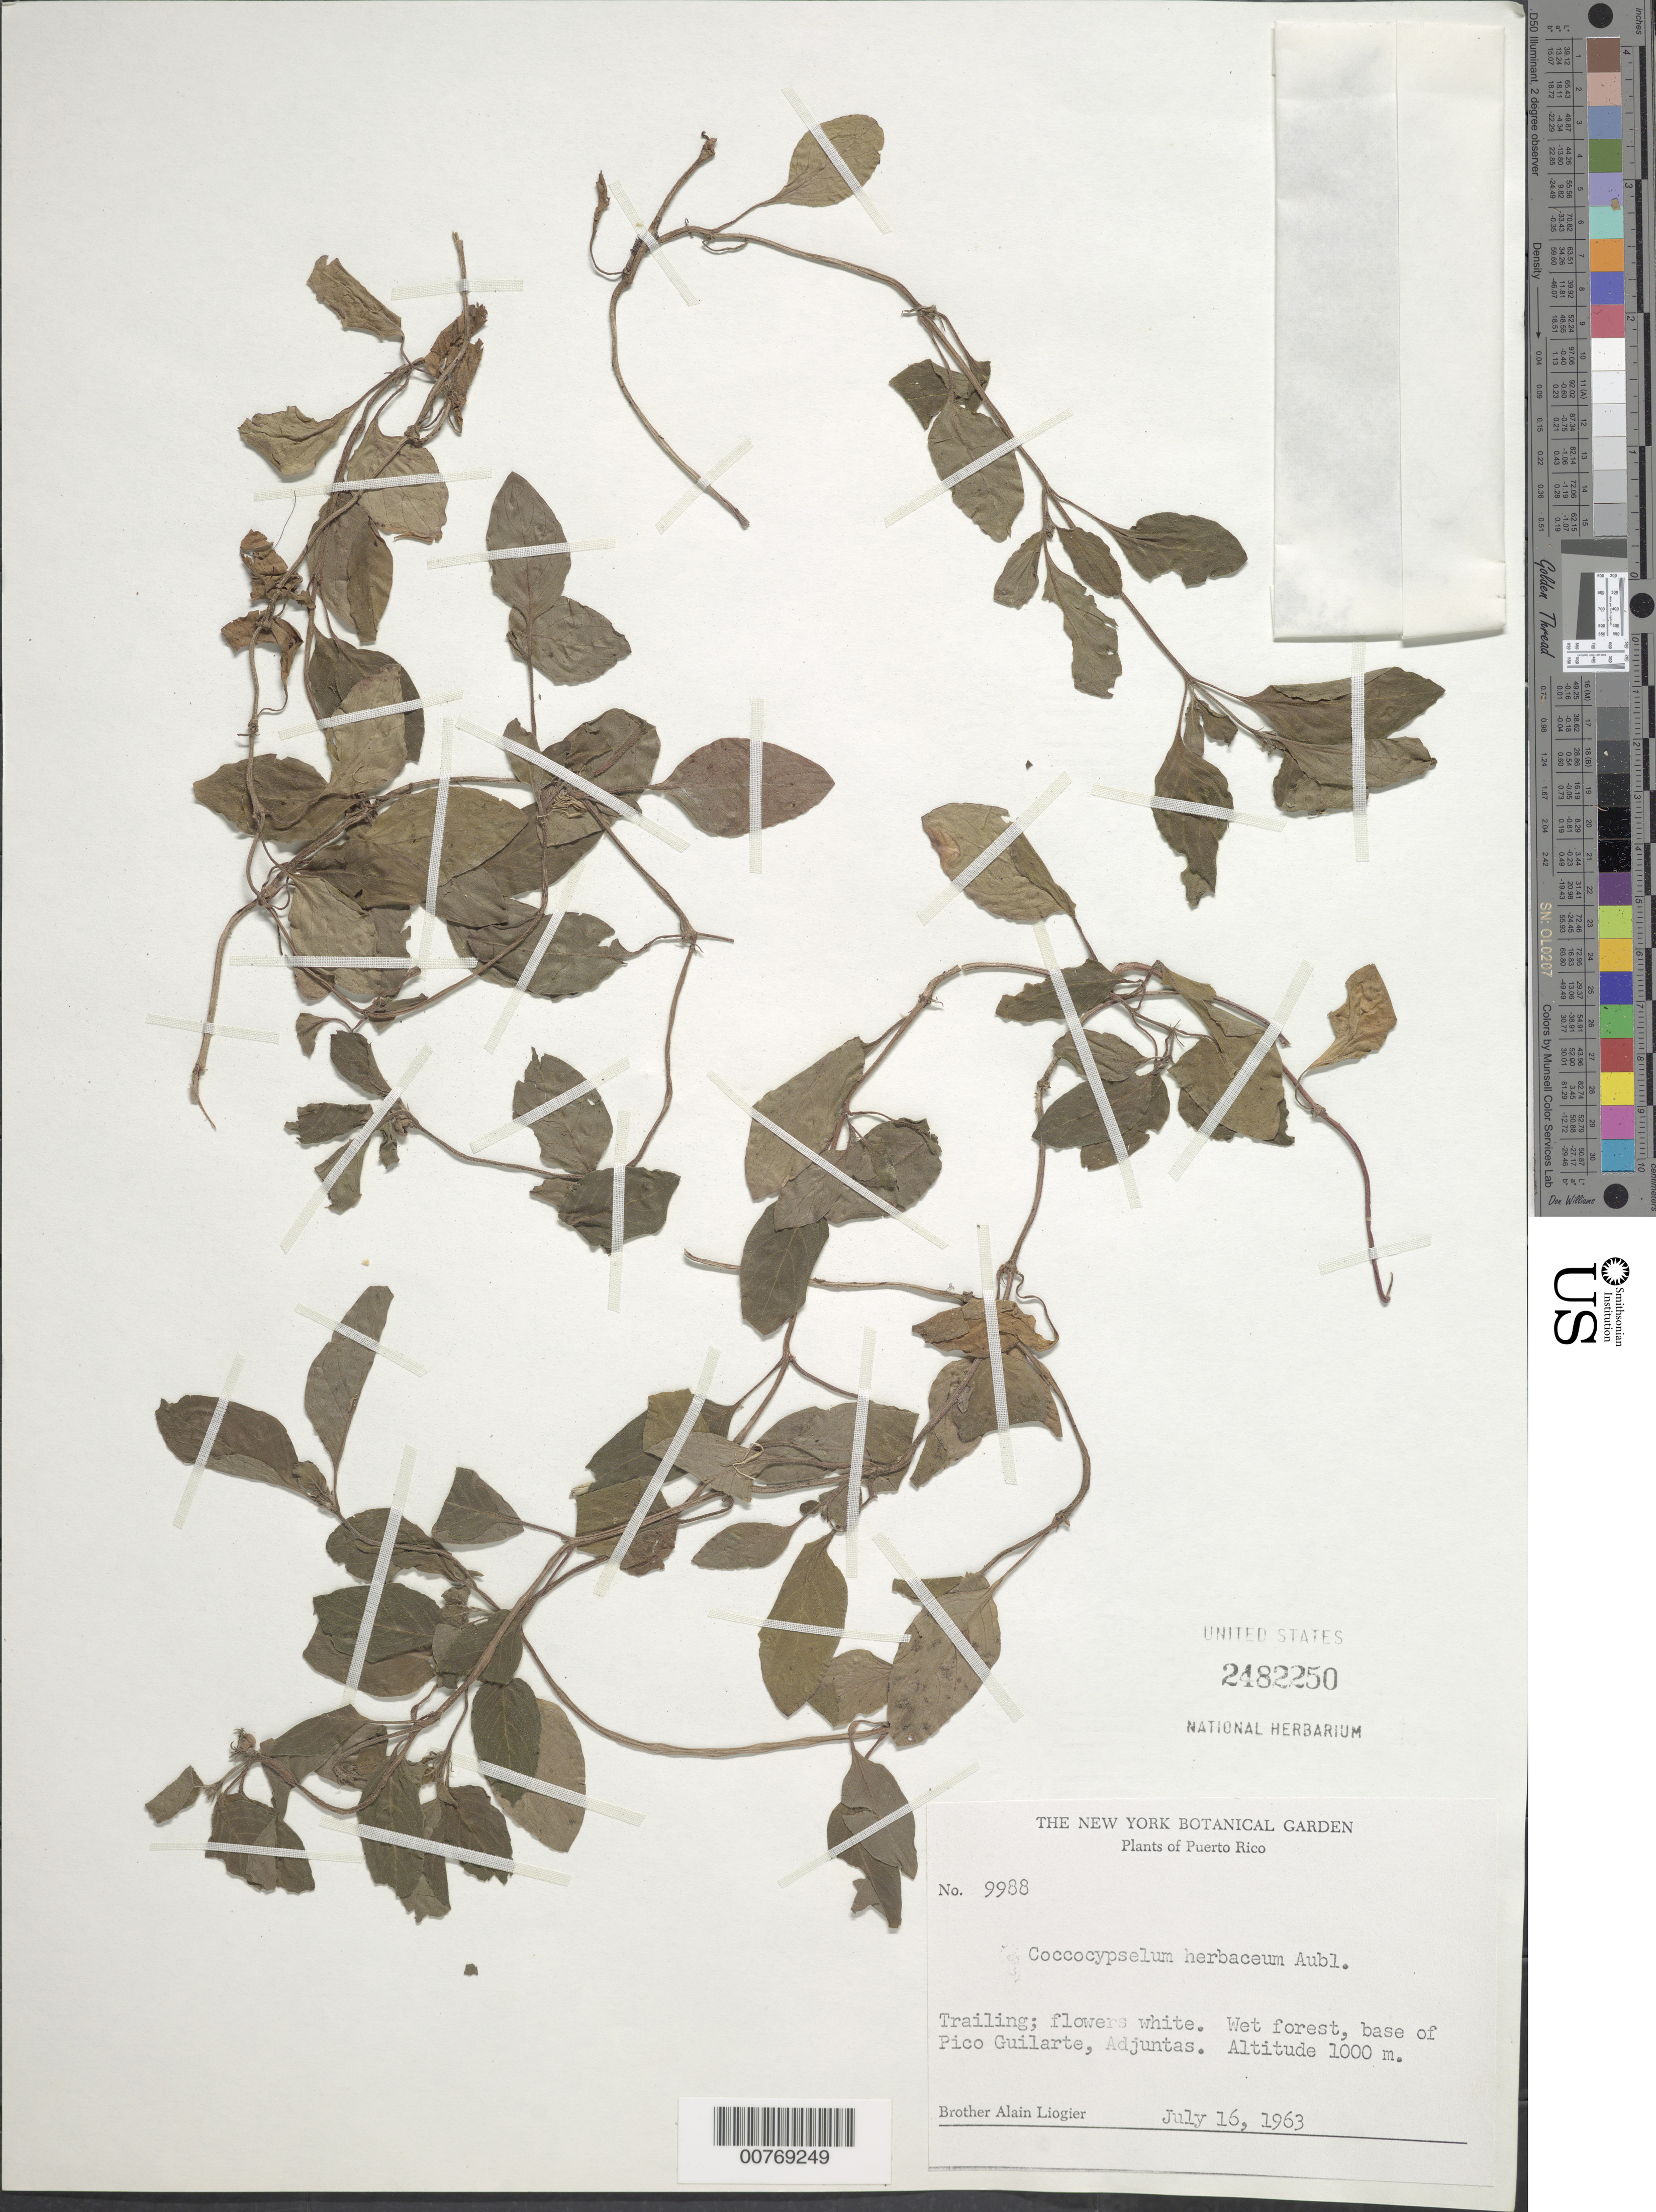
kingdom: Plantae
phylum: Tracheophyta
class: Magnoliopsida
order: Gentianales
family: Rubiaceae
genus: Coccocypselum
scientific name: Coccocypselum repens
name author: Sw.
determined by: Acevedo-Rodríguez, P., (BOT), Smithsonian Institution - National Museum of Natural History (UNITED STATES)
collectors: A. H. Liogier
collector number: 9988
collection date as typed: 16 Jul 1963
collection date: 1963-07-16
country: Puerto Rico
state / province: Adjuntas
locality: Base of Pico Guilarte, Adjuntas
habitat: Wet forest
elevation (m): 1000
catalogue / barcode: US 2482250